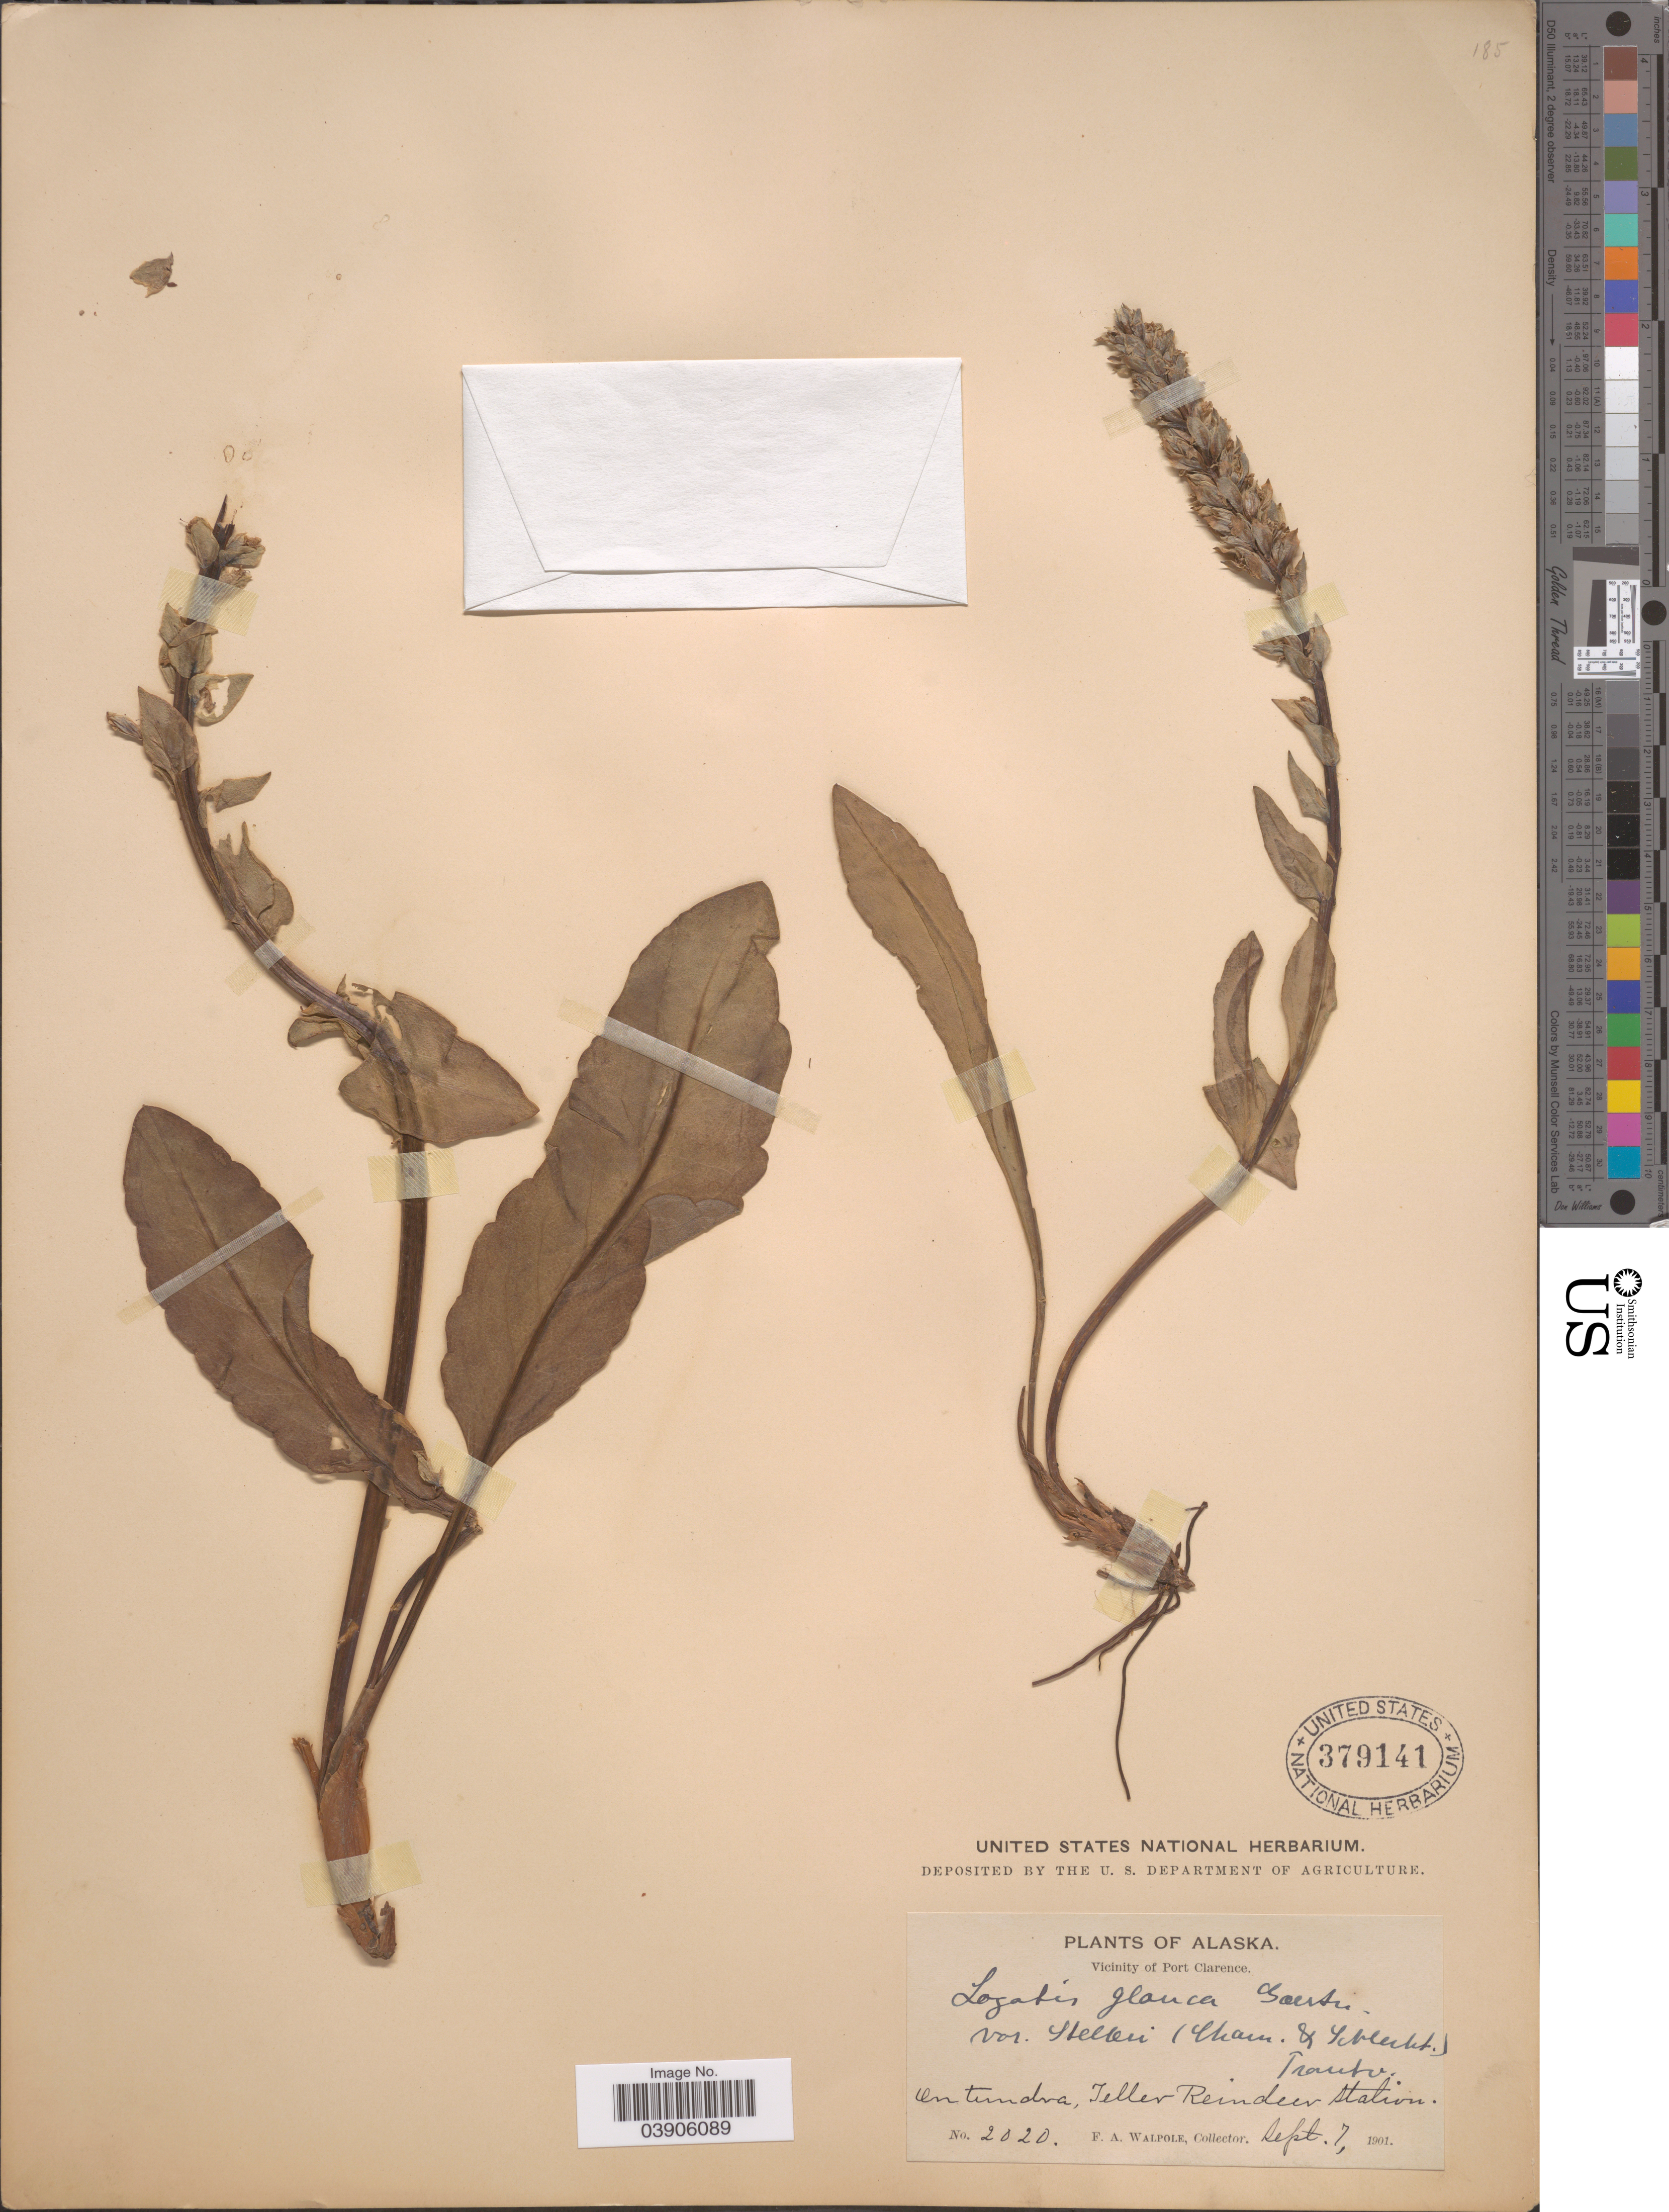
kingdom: Plantae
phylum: Tracheophyta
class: Magnoliopsida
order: Lamiales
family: Plantaginaceae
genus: Lagotis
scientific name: Lagotis glauca var. stelleri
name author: Trautv.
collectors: F. Walpole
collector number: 2020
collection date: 1901-09-07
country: United States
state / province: Alaska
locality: Vicinity of Port Clarence. On tundra, Teller Reindeer Station.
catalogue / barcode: US 379141